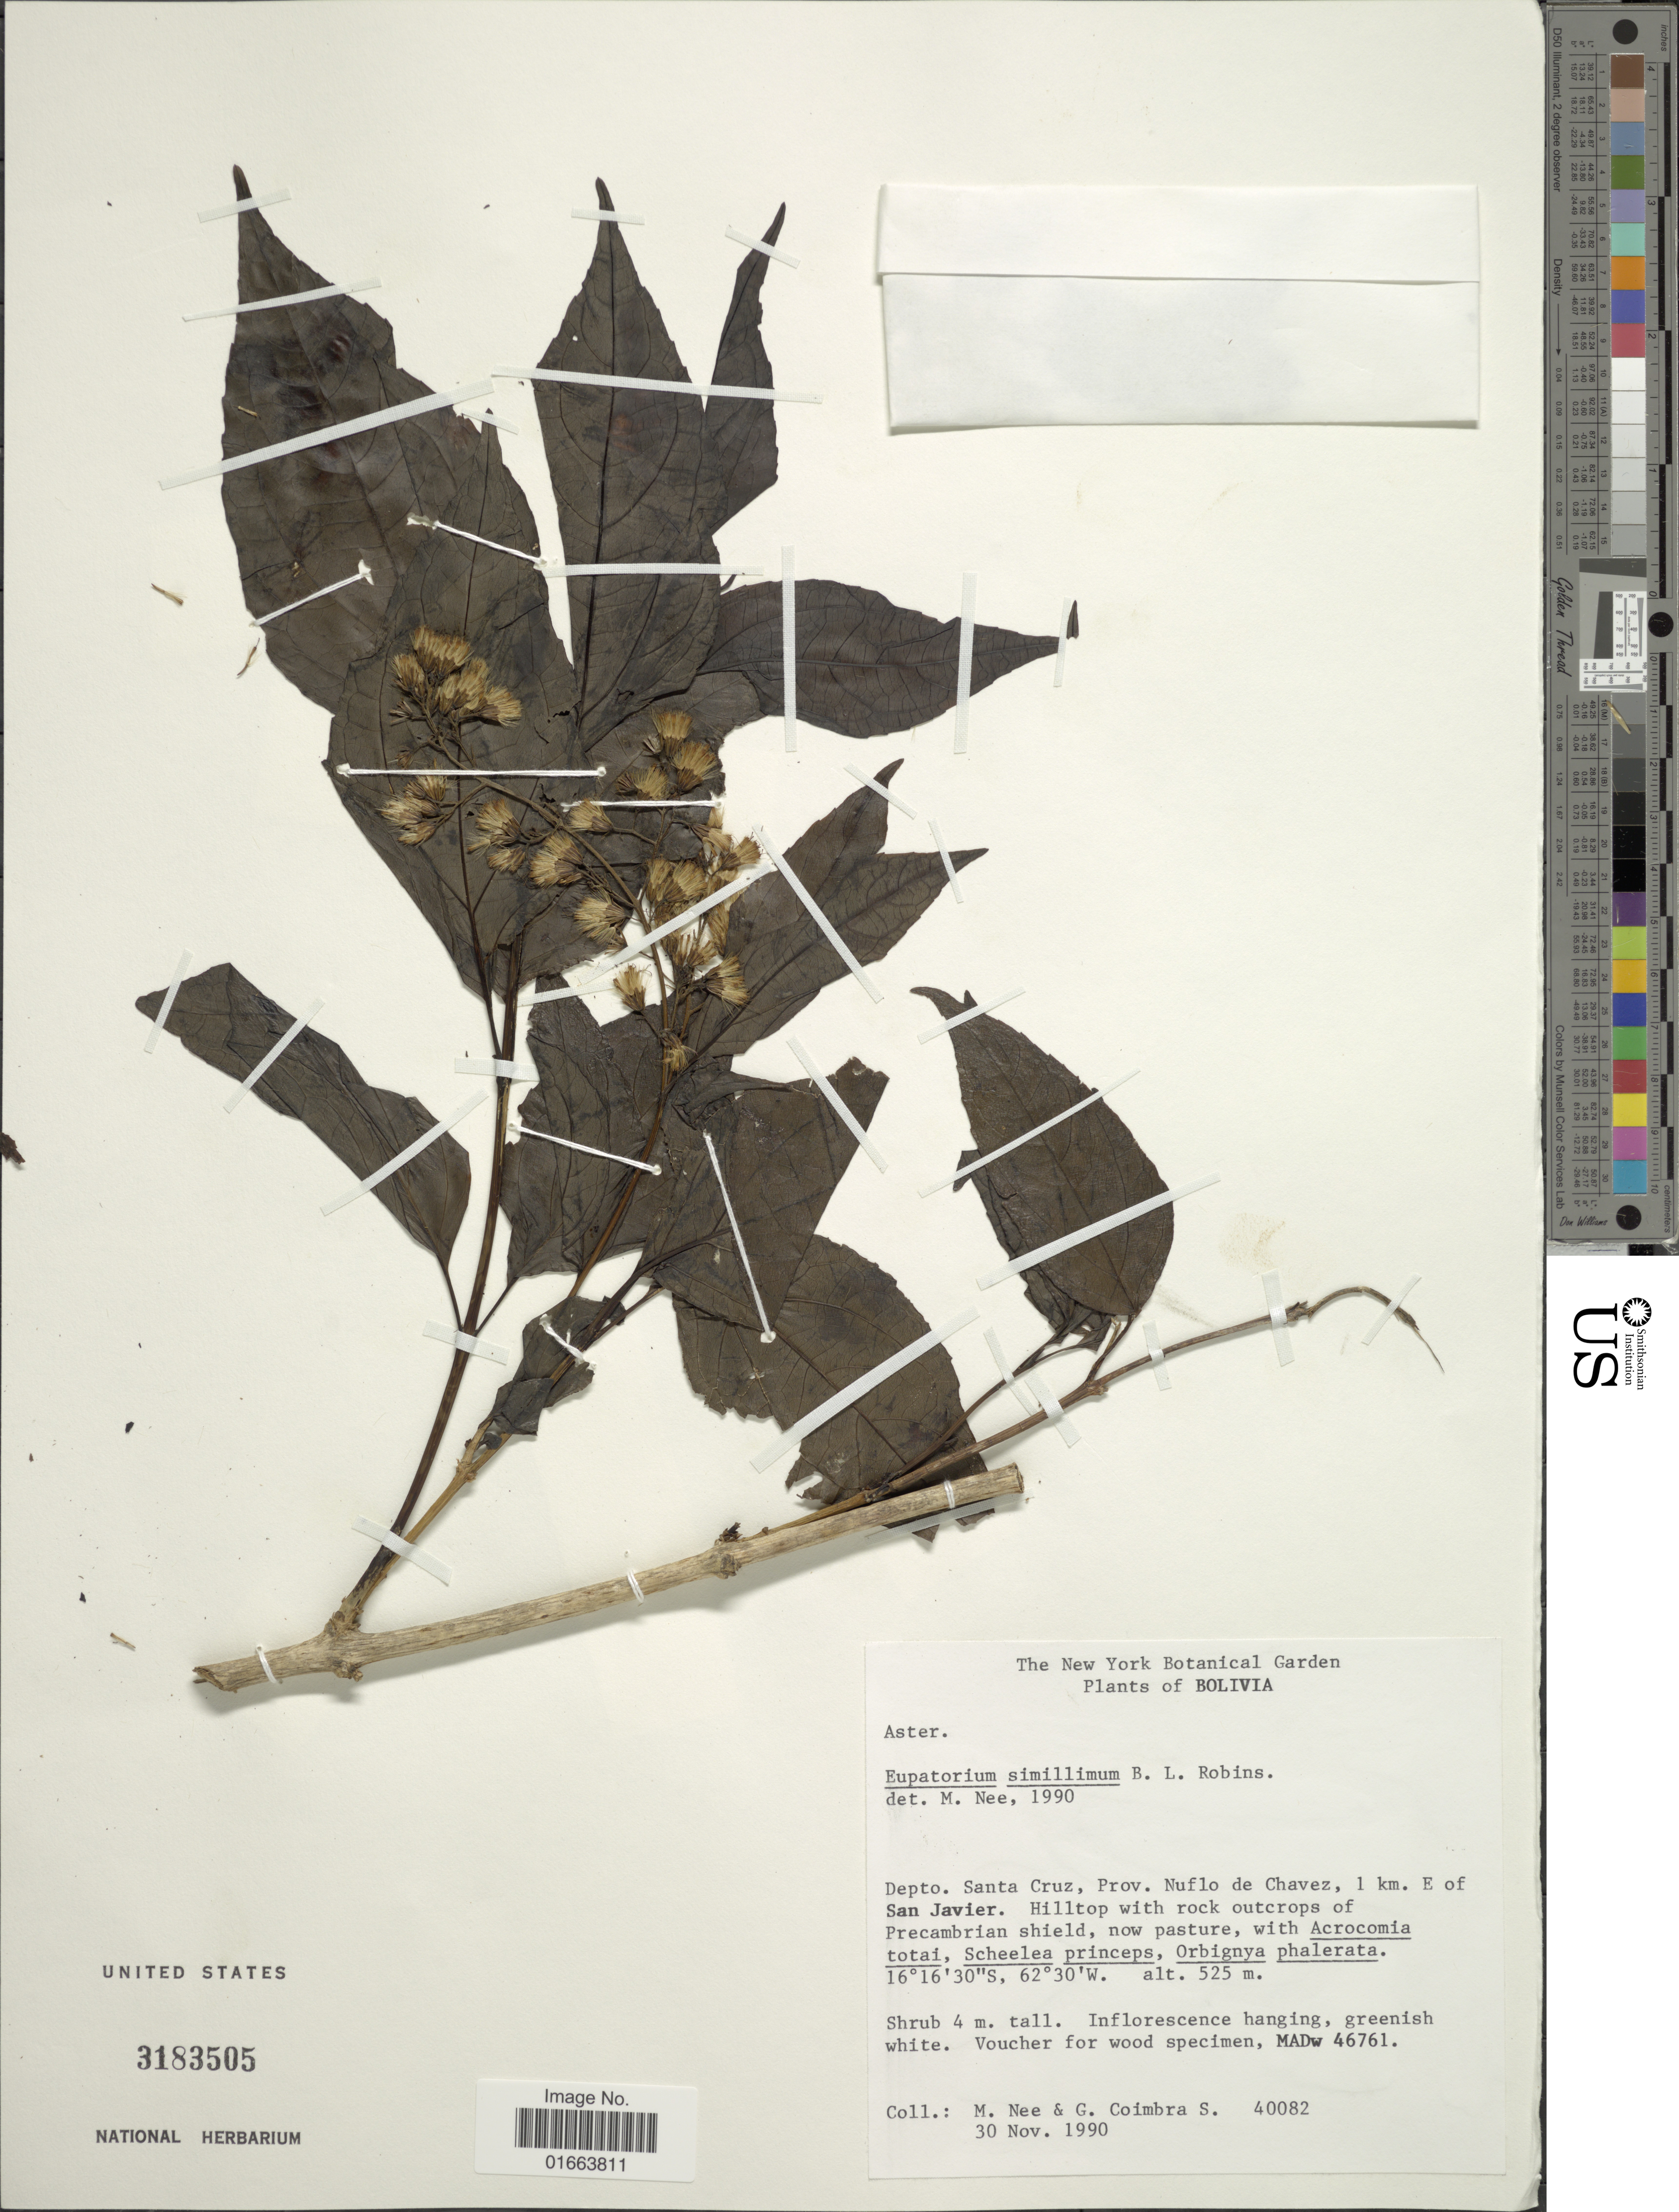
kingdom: Plantae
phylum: Tracheophyta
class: Magnoliopsida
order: Asterales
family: Asteraceae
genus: Koanophyllon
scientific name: Koanophyllon simillimum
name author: (B.L. Rob.) R.M. King & H. Rob.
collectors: M. Nee & G. Coimbra S.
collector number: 40082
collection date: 1990-11-30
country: Bolivia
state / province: Santa Cruz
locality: Prov. Nuflo de Chavez, 1 km. E of San Javier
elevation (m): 525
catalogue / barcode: US 3183505